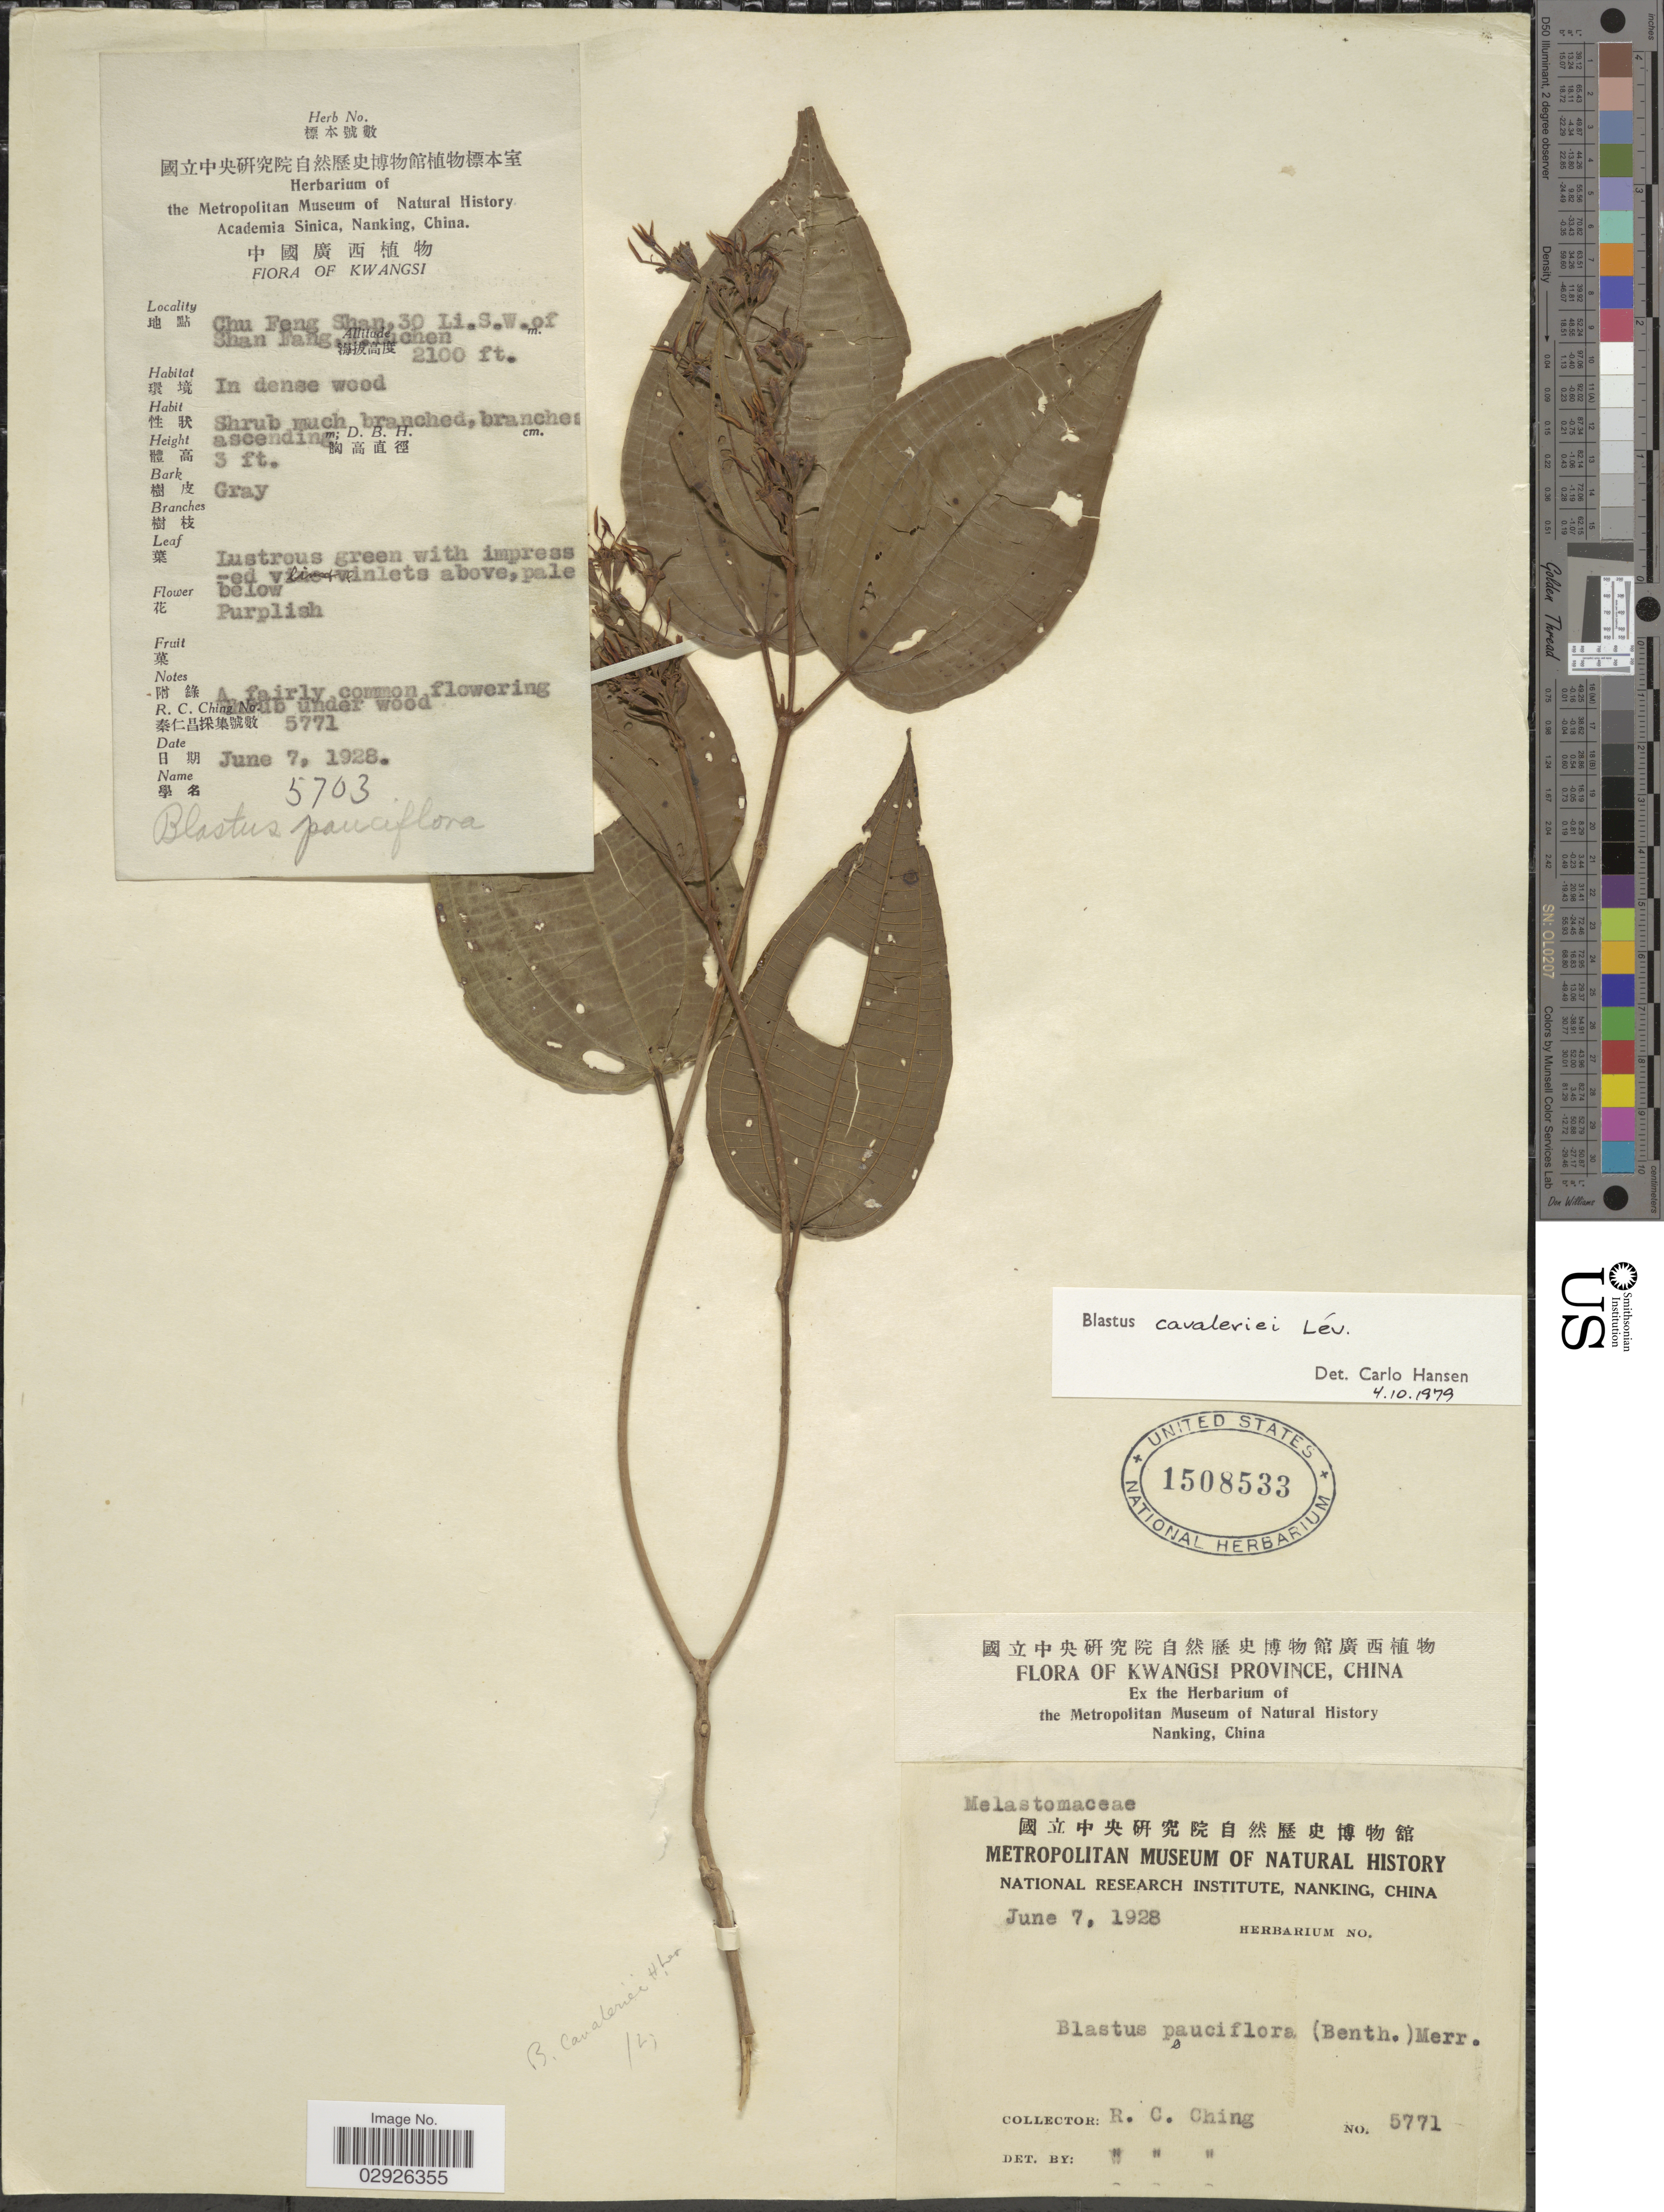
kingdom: Plantae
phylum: Tracheophyta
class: Magnoliopsida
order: Myrtales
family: Melastomataceae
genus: Blastus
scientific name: Blastus pauciflorus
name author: (Benth.) Guillaumin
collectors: R. C. Ching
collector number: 5771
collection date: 1928-06-07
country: China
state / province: Guangxi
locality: Kwangsi Province, Chu Feng Shan, 30 Li. S.W. of Shan Fang, [illegible text]chen.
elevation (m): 640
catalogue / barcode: US 1508533